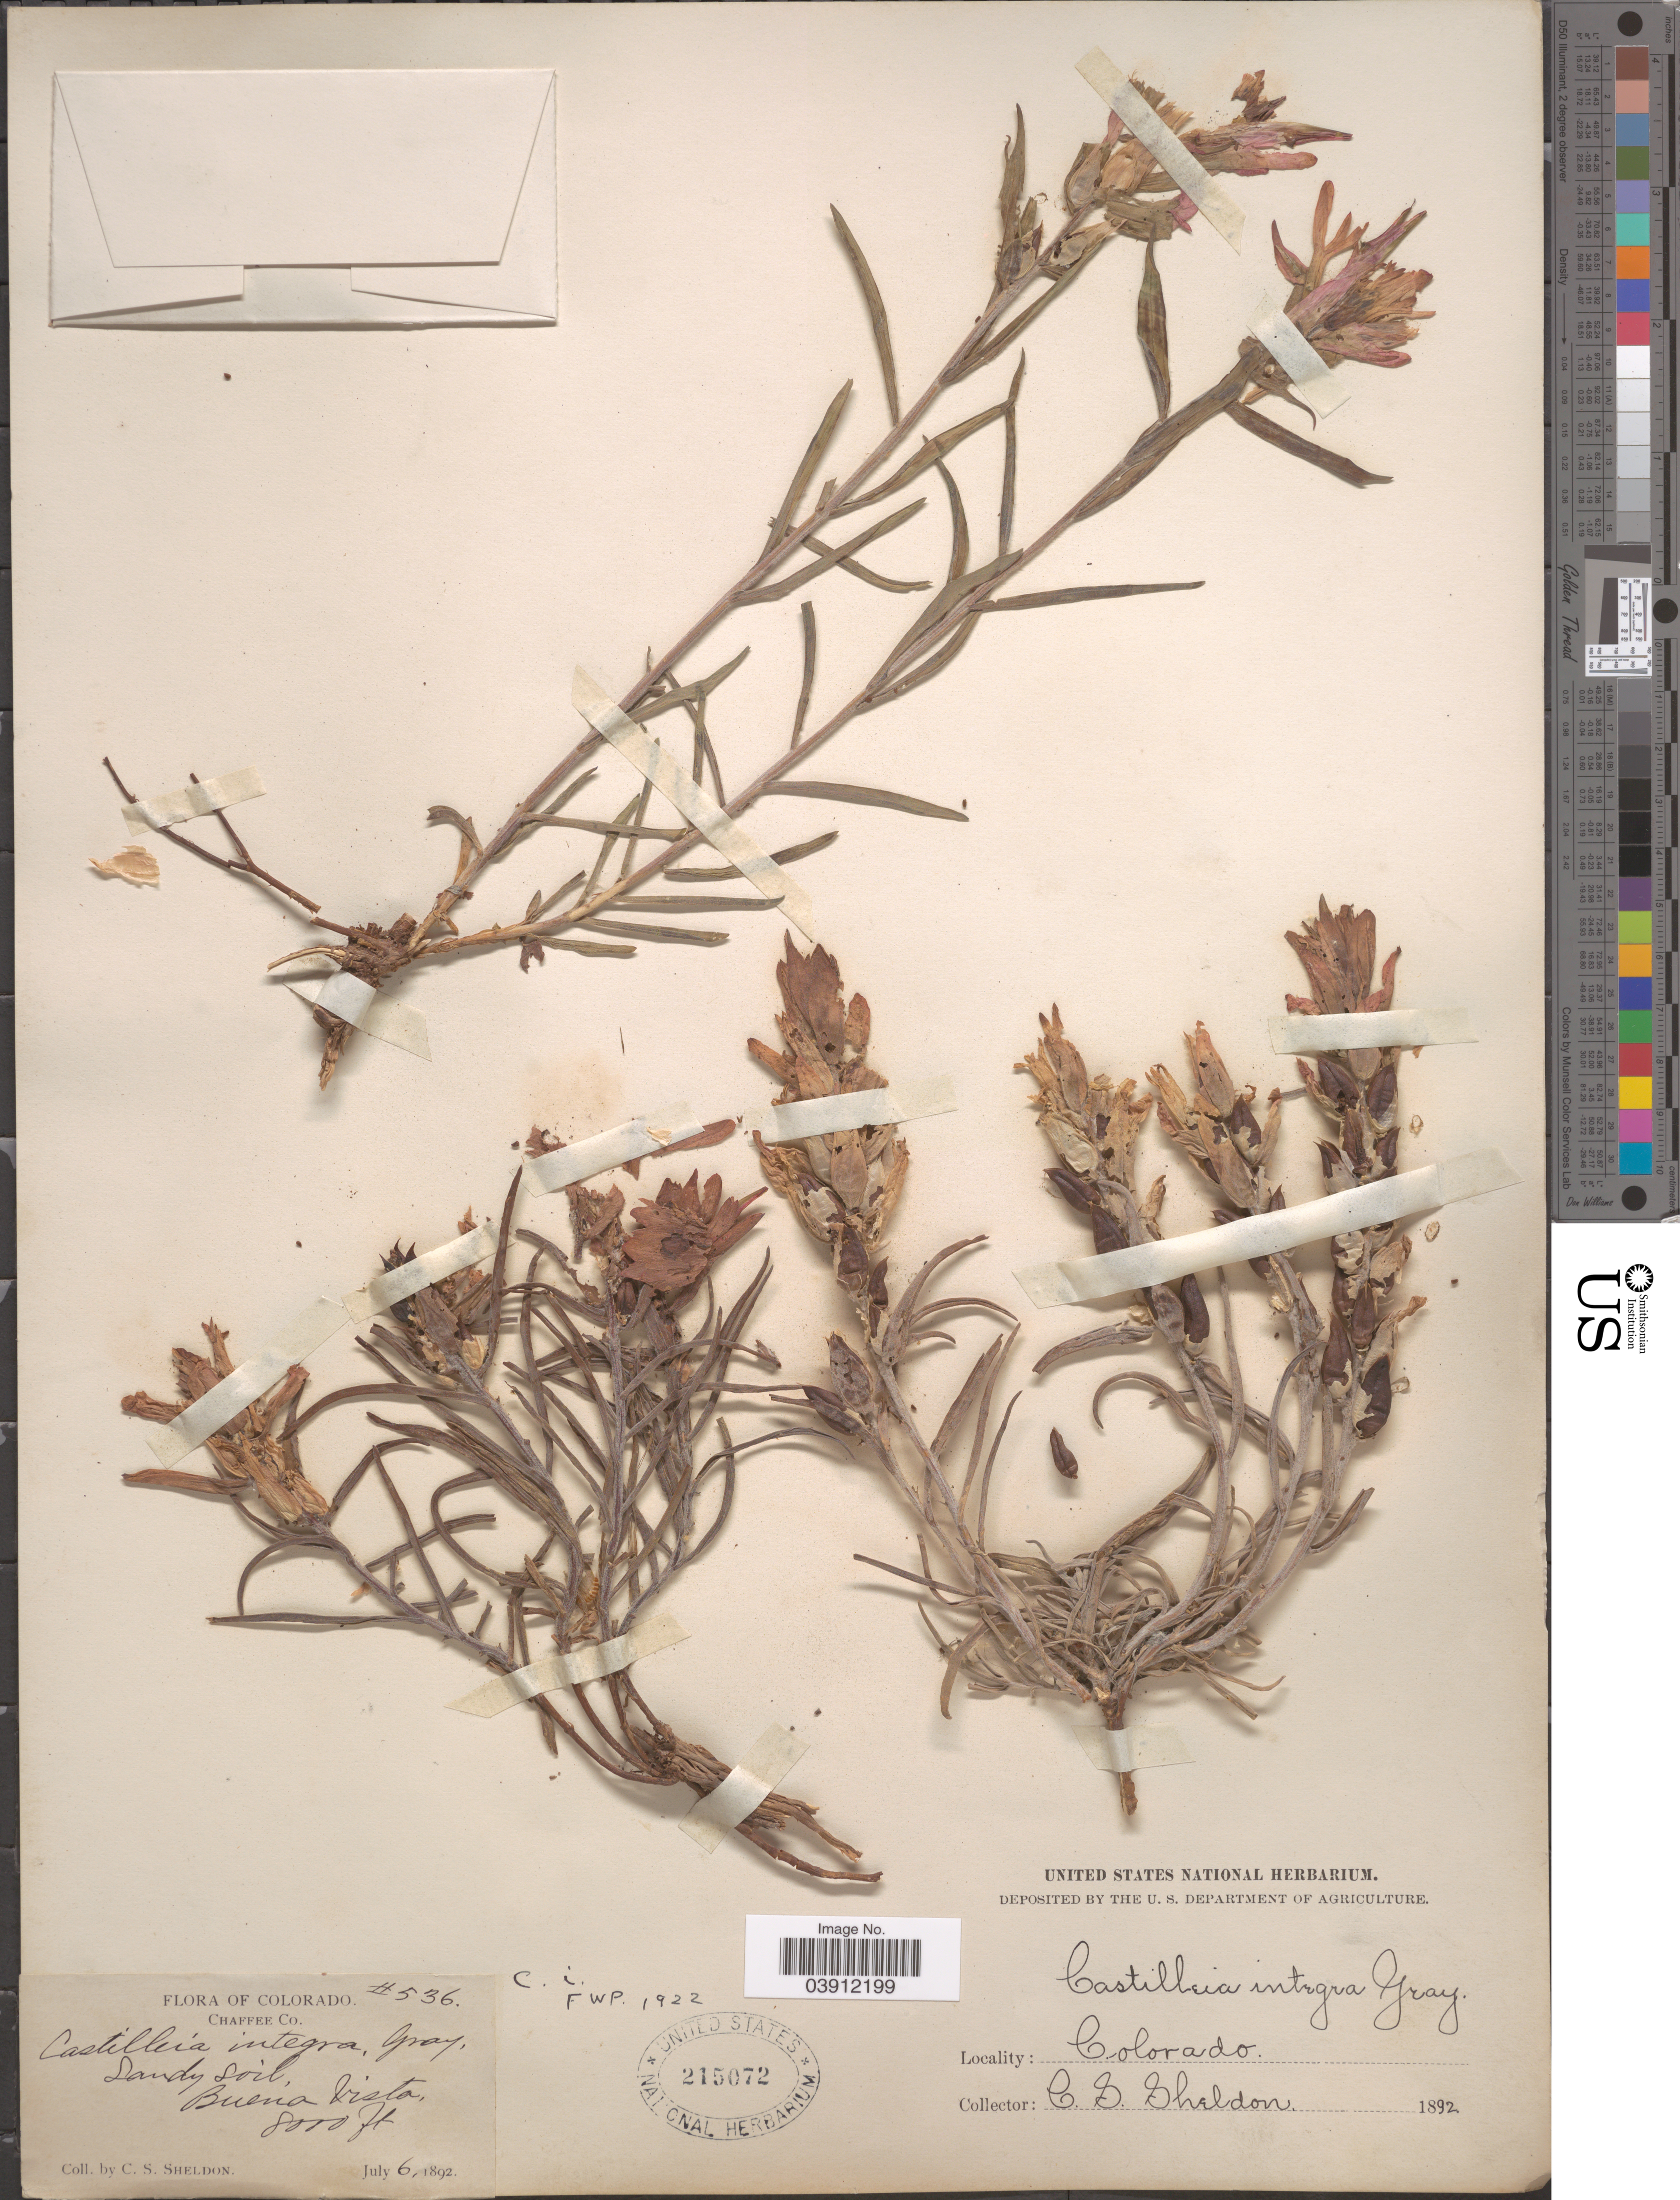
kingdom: Plantae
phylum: Tracheophyta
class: Magnoliopsida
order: Lamiales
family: Orobanchaceae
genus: Castilleja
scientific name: Castilleja integra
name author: A. Gray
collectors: C. S. Sheldon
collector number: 536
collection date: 1892-07-06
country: United States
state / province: Colorado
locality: Chaffee Co. Buena Vista.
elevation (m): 2438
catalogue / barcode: US 215072